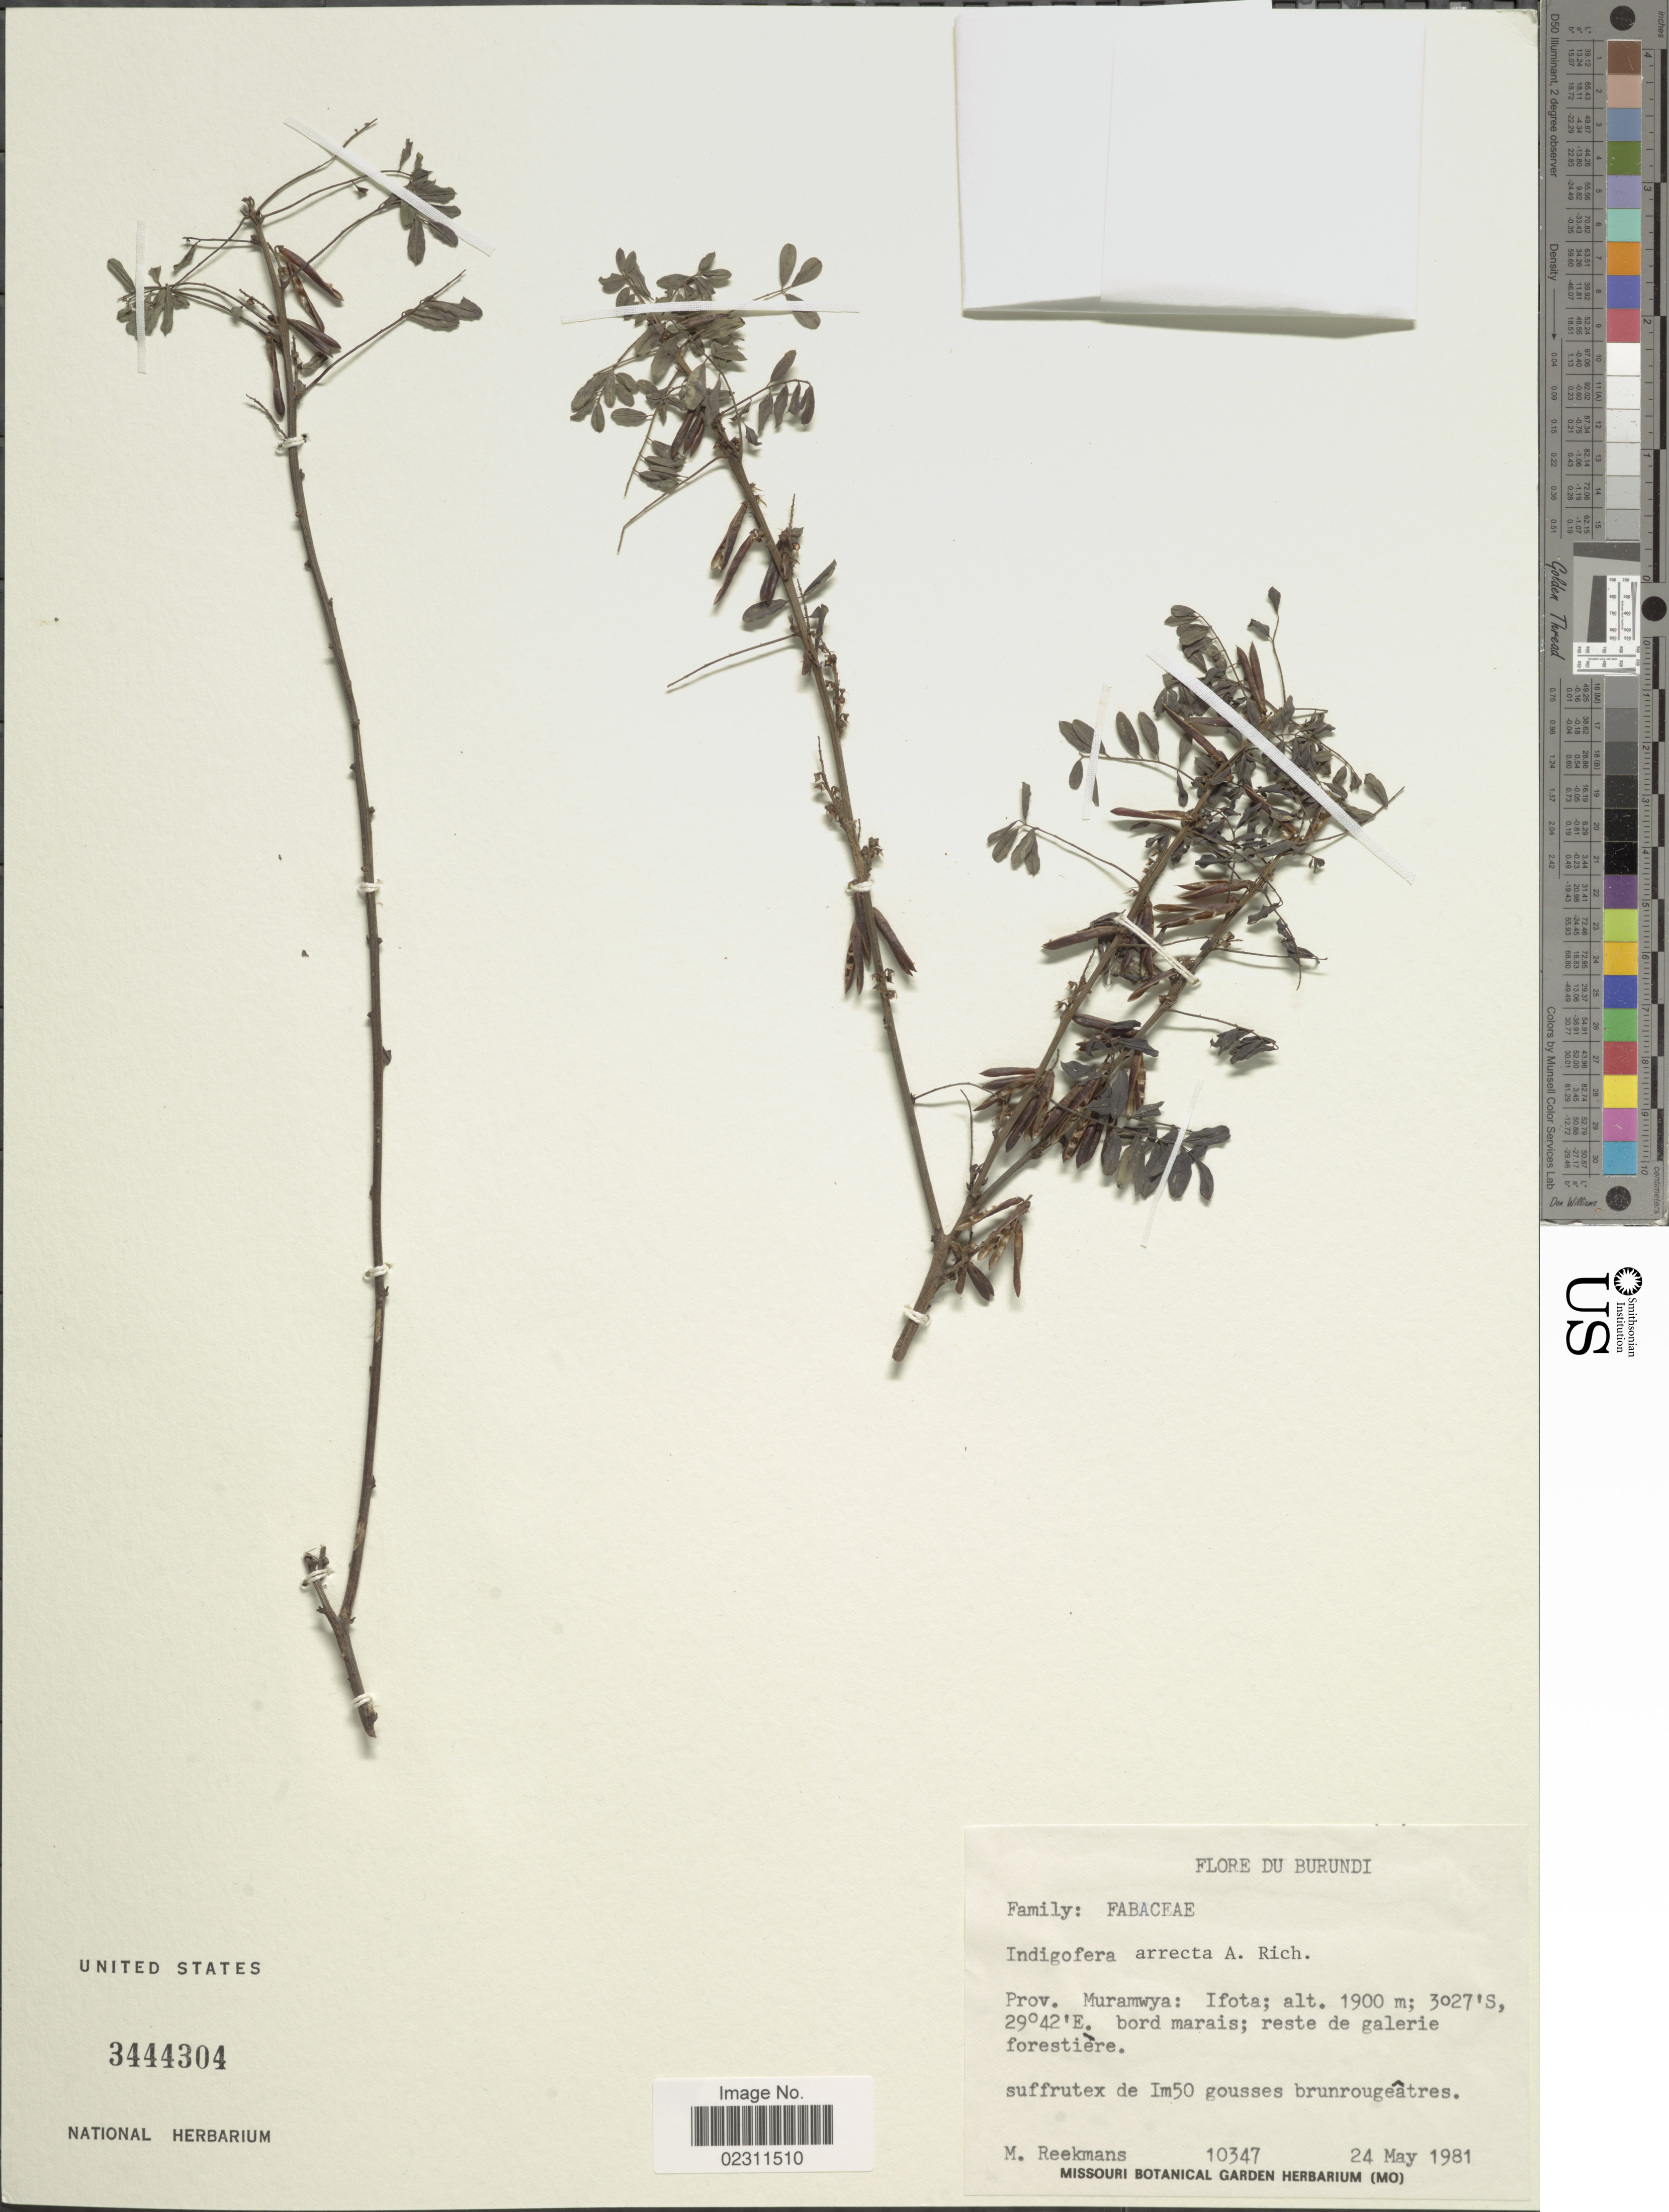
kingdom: Plantae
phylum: Tracheophyta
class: Magnoliopsida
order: Fabales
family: Fabaceae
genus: Indigofera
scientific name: Indigofera arrecta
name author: Hochst. ex A. Rich.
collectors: M. Reekmans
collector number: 10347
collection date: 1981-05-24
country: Burundi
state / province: Muramvya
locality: Ifota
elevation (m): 1900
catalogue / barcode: US 3444304